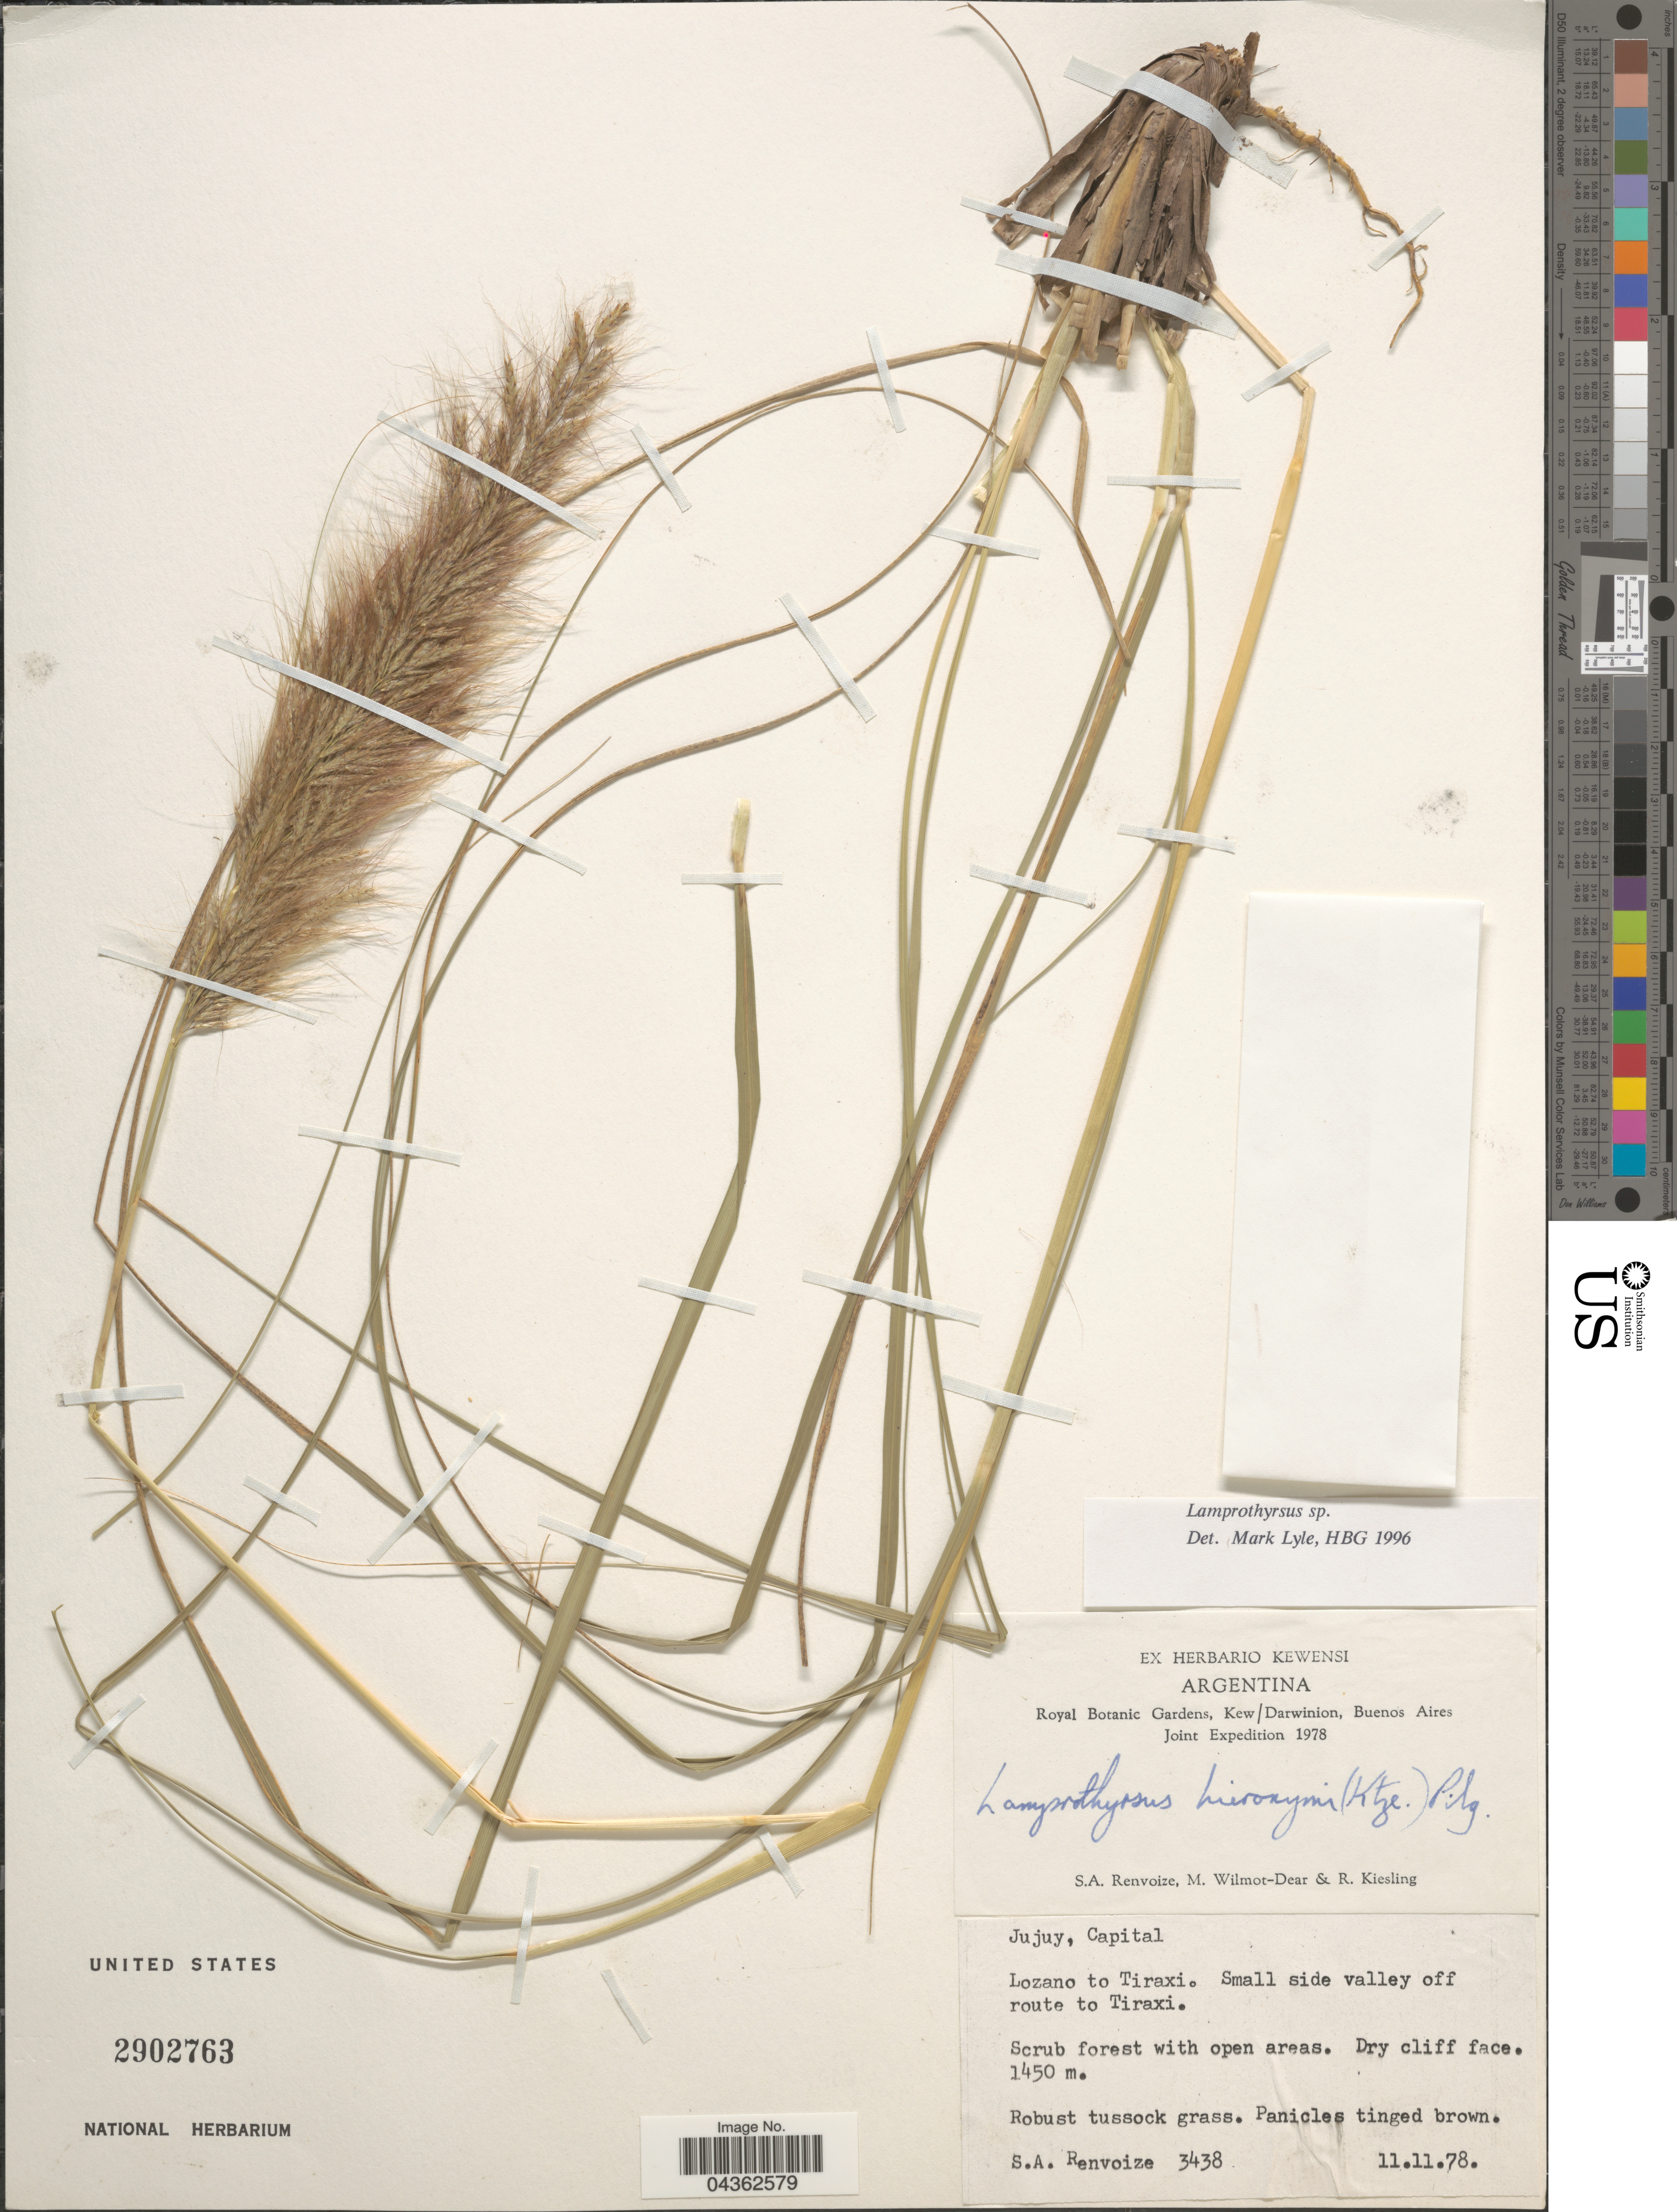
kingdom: Plantae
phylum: Tracheophyta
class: Liliopsida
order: Poales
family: Poaceae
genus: Cortaderia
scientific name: Cortaderia hieronymi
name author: (Kuntze) H.P. Linder & N.P. Barker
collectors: S. A. Renvoize, M. Wilmot-Dear & R. Kiesling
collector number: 3438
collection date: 1978-11-11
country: Argentina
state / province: Jujuy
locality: Royal Botanic Gardens, Kew/Darwinion, Buenos Aires Joint Expedition 1978. Capital. Lozano to Tiraxi. Small side valley off route to Tiraxi.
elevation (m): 1450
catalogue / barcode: US 2902763